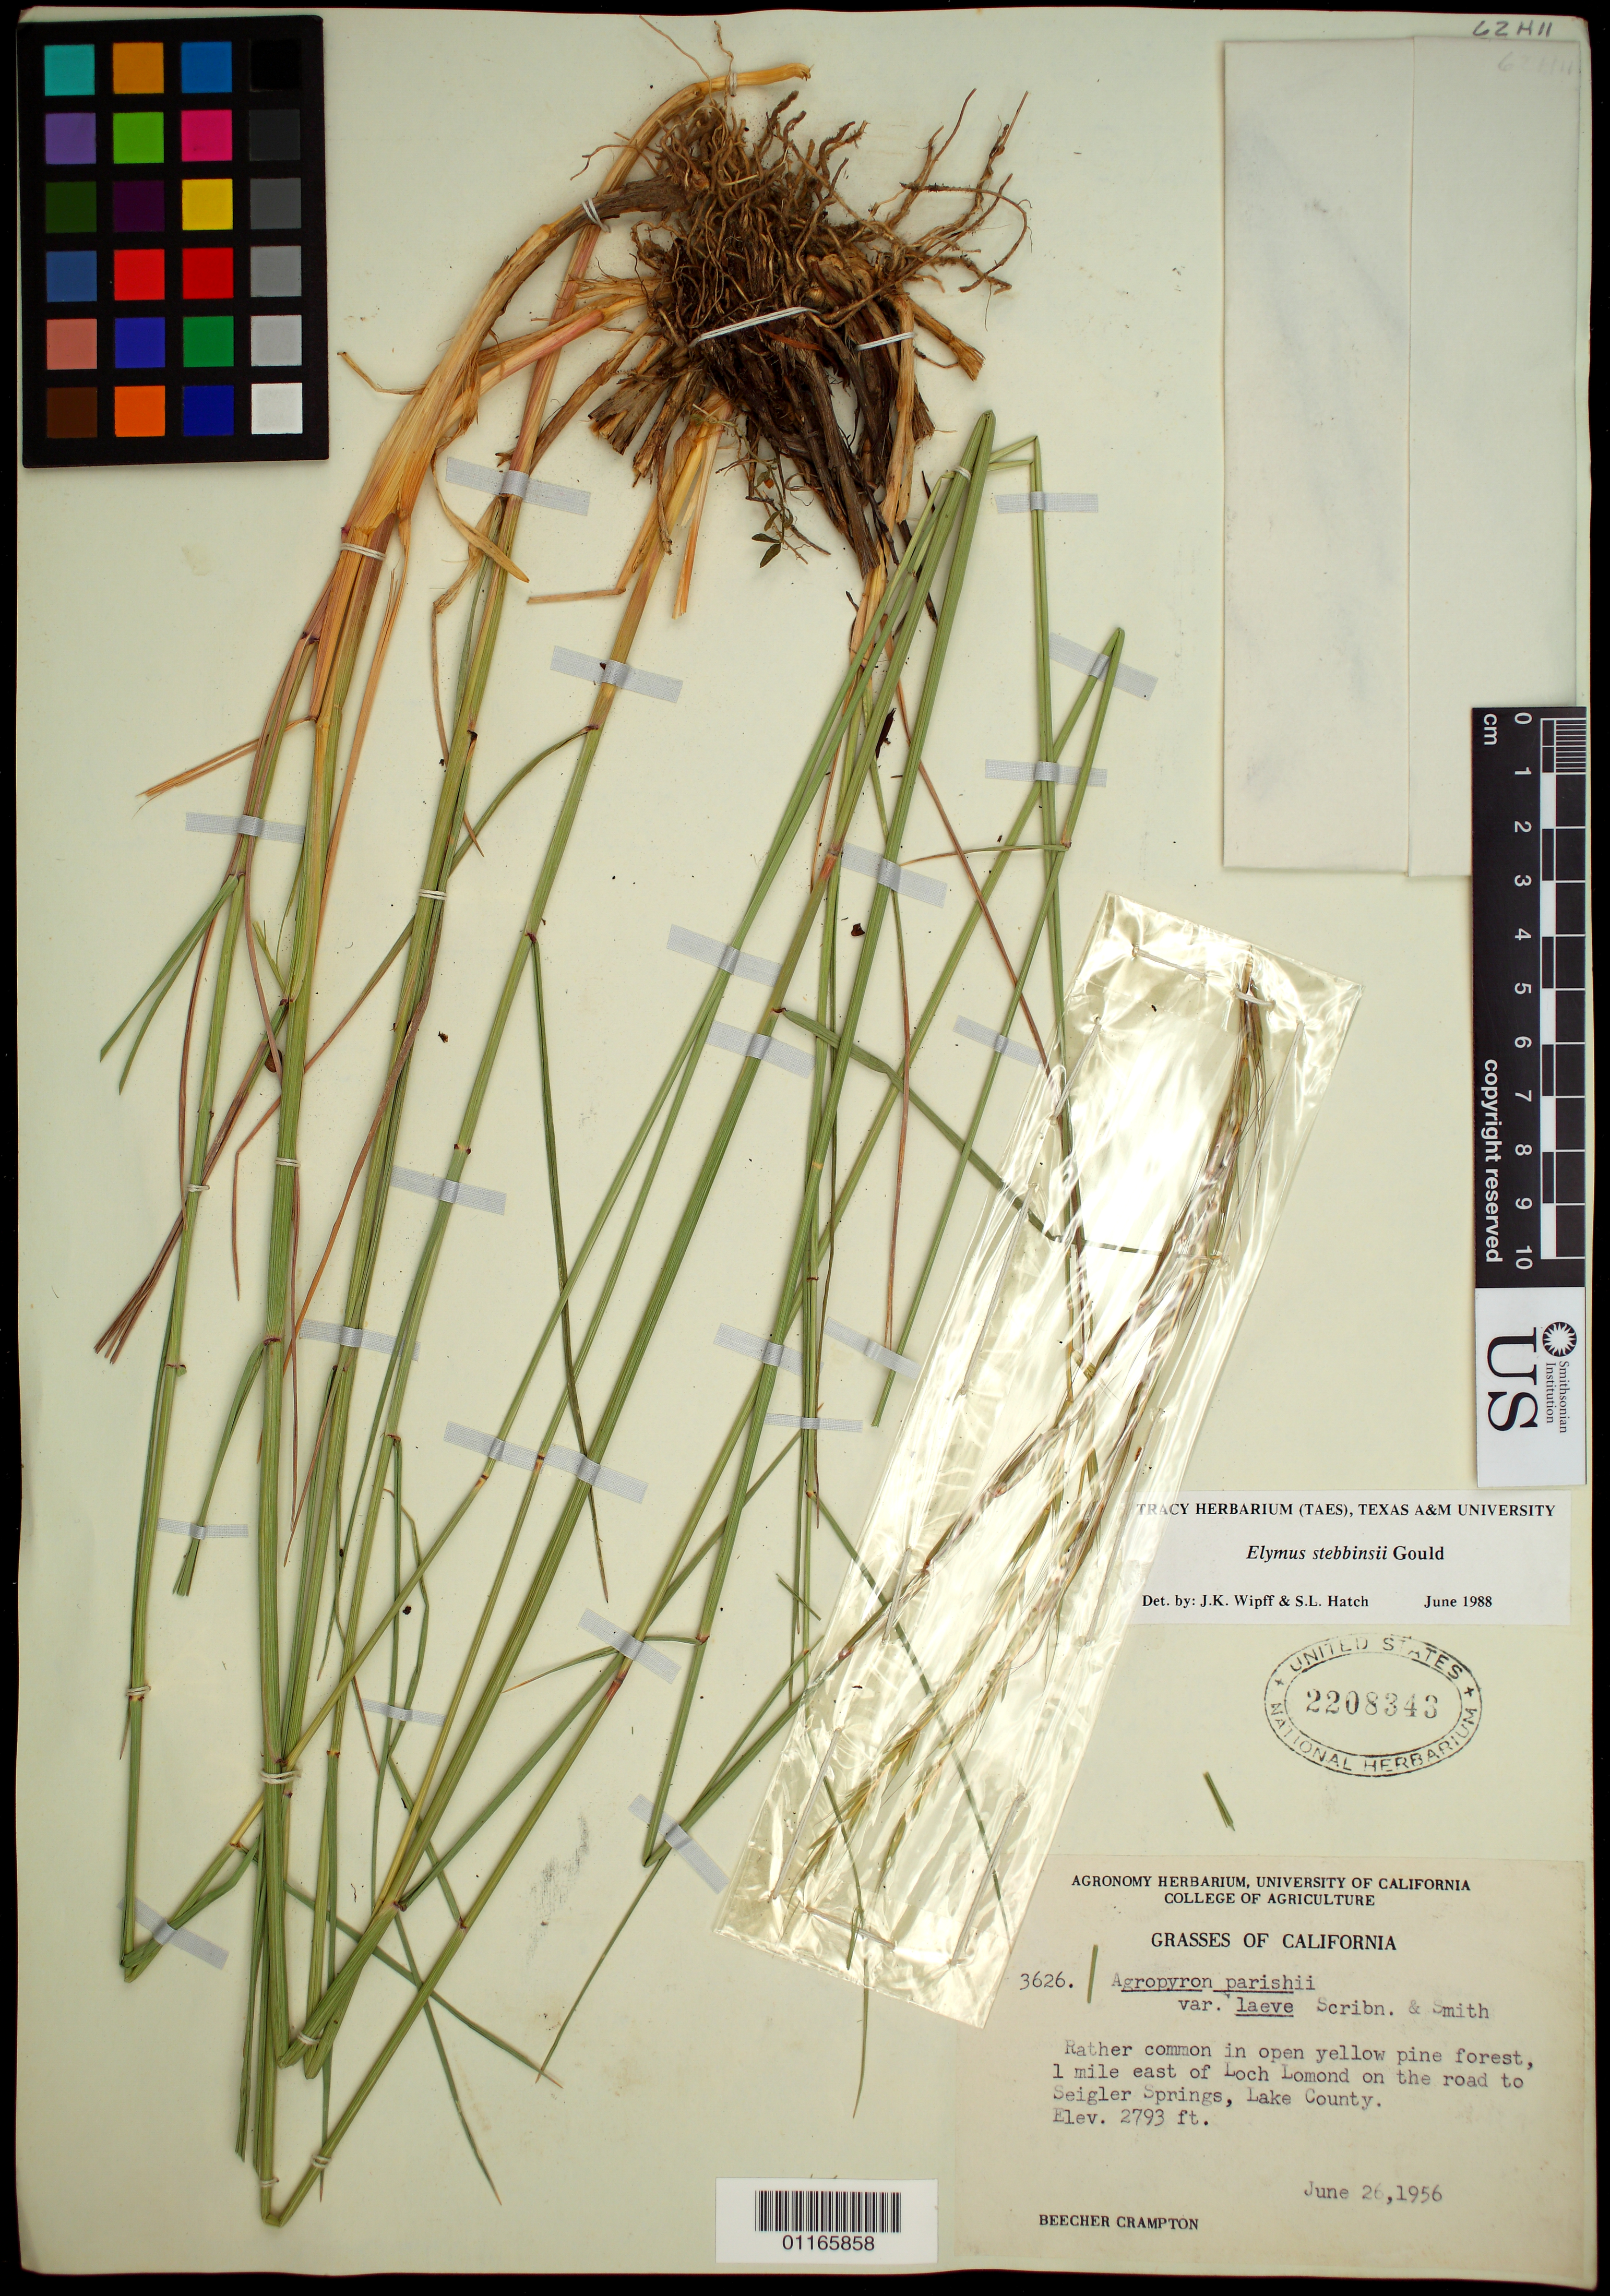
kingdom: Plantae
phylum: Tracheophyta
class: Liliopsida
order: Poales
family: Poaceae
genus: Elymus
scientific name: Elymus stebbinsii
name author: Gould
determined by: Wipff, J. K.; Hatch, S. L.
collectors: B. Crampton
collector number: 3626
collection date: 1956-06-26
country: United States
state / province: California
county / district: Lake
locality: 1 mile east of Loch Lomond on the road to Seigler Springs.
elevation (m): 851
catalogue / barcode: US 2208343